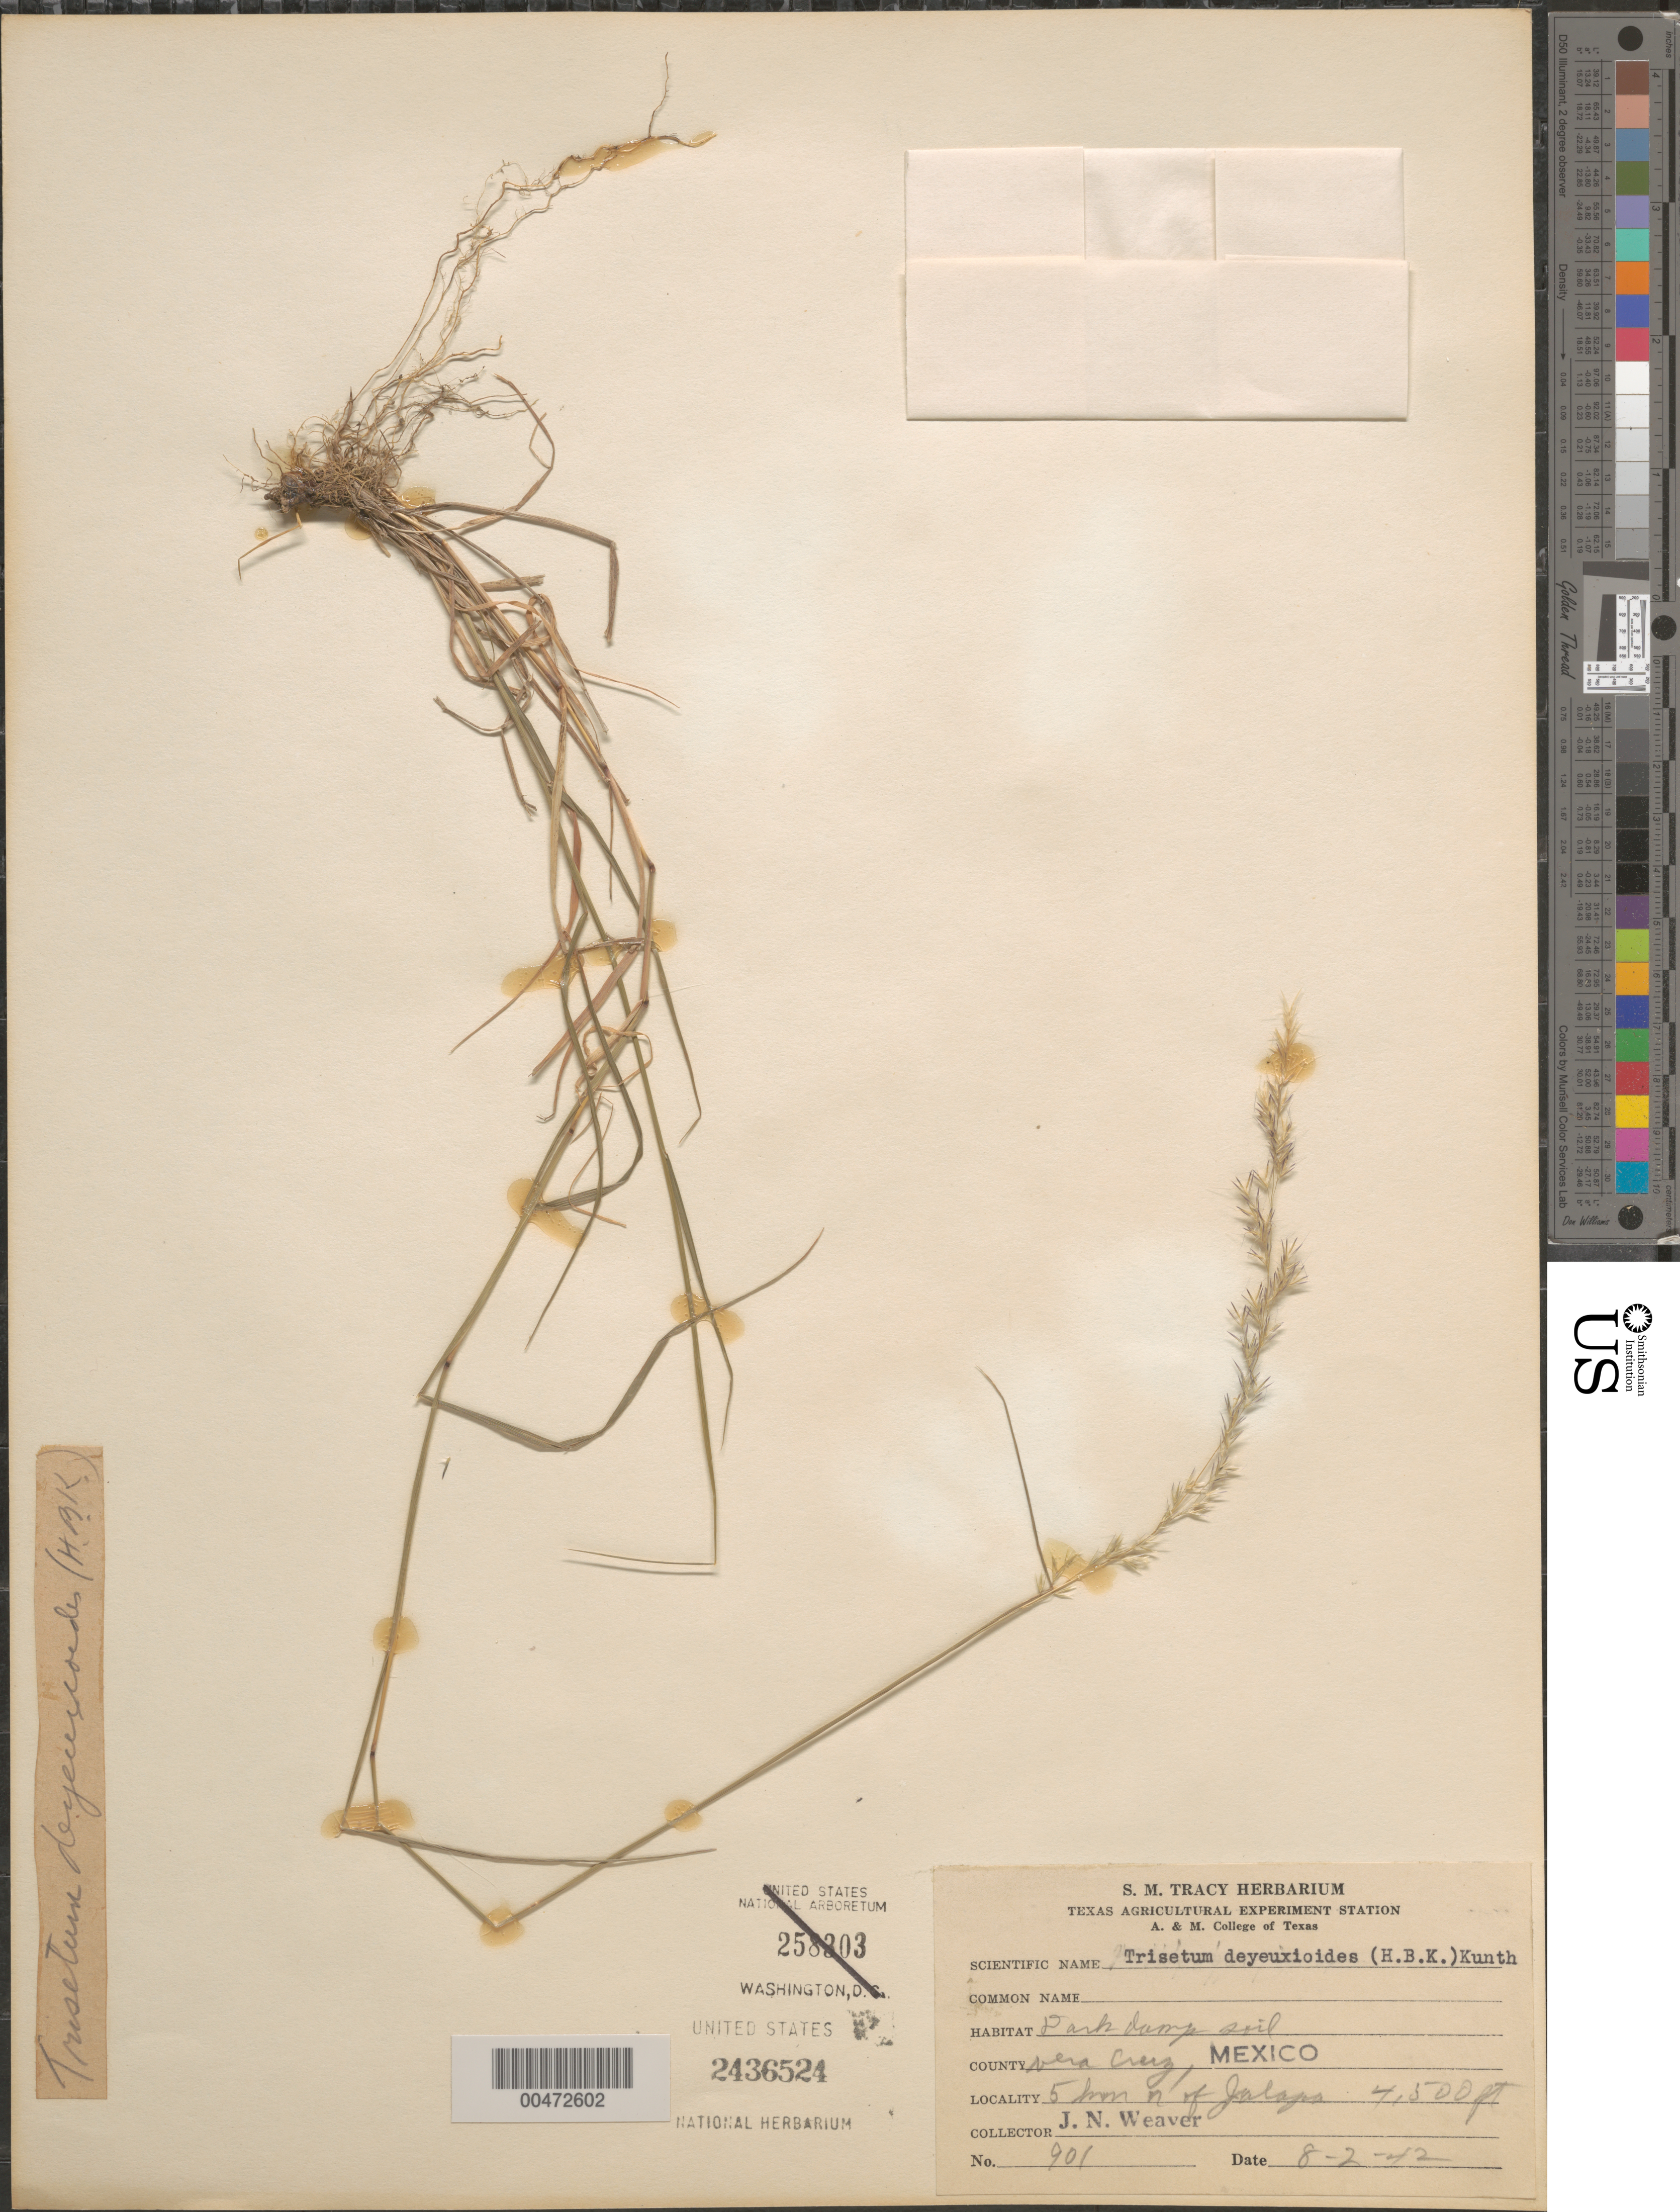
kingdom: Plantae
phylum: Tracheophyta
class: Liliopsida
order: Poales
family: Poaceae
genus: Trisetum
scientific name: Trisetum deyeuxioides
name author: (Kunth) Kunth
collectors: J. N. Weaver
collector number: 901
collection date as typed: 8 Feb 1942 or 2 Aug 1942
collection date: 1942-02-08 or 1942-08-02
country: Mexico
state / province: Veracruz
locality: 5 km N of Jalapa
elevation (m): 1372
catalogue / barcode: US 2436524